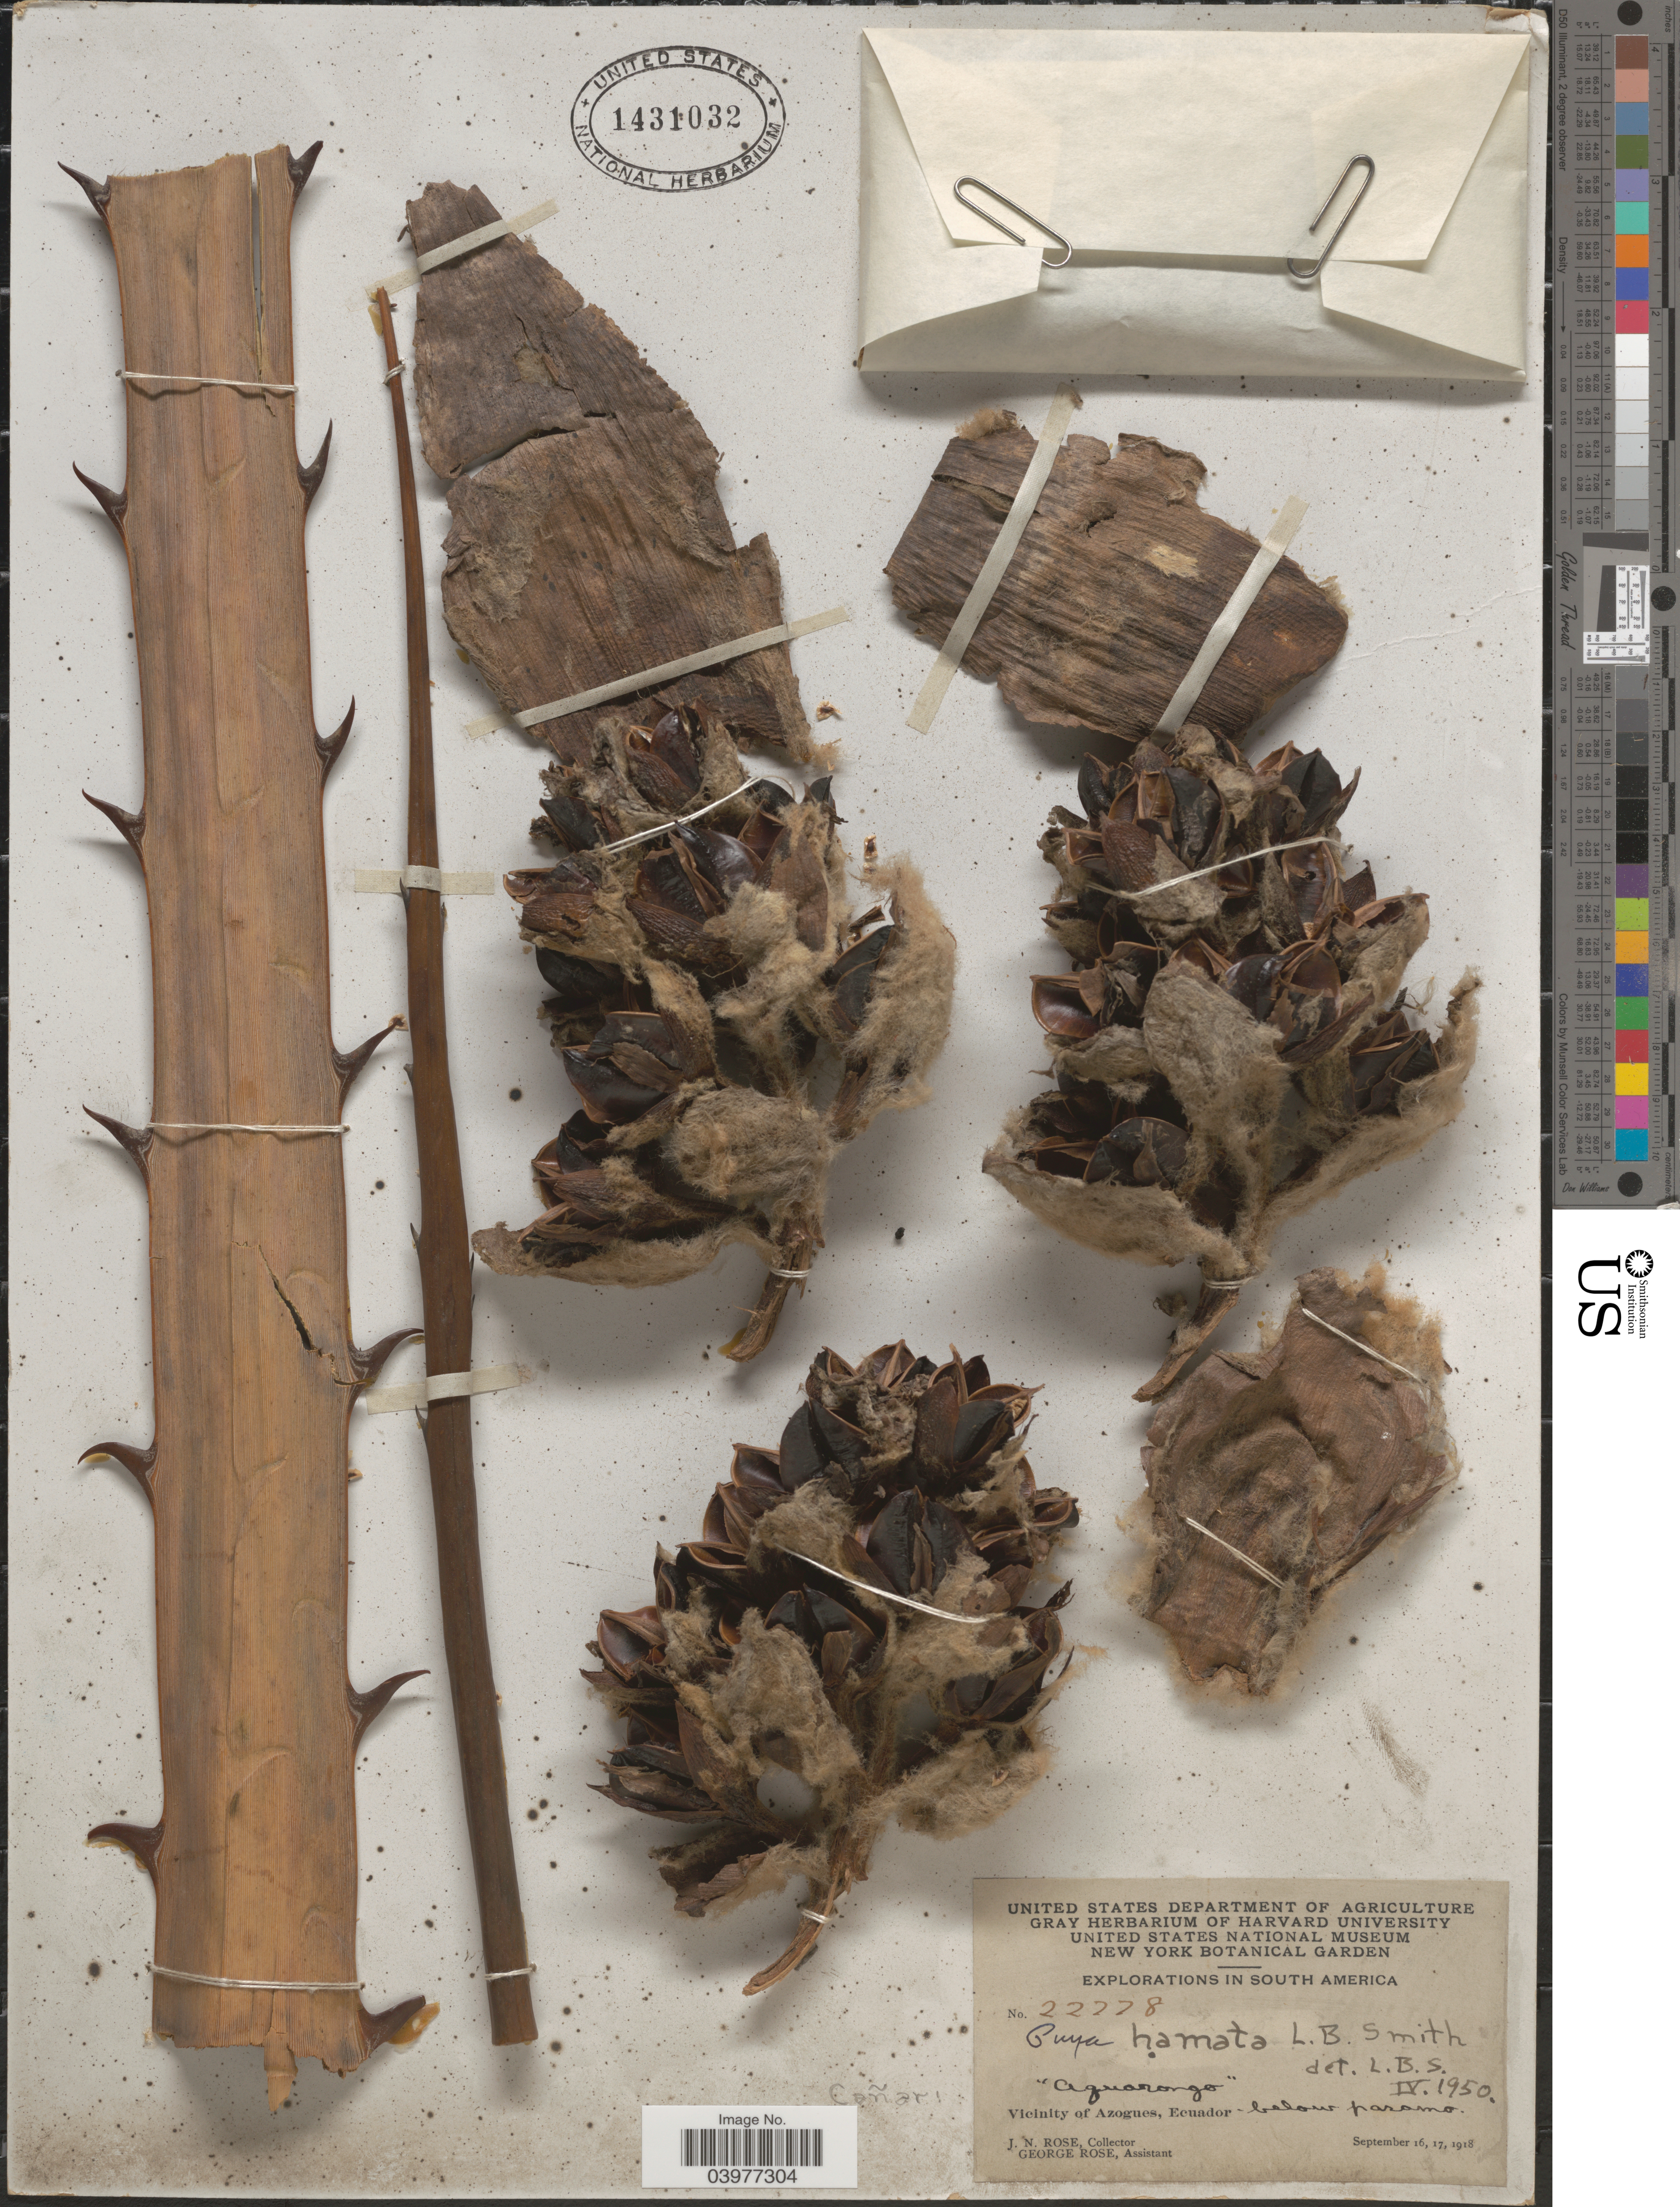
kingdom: Plantae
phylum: Tracheophyta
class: Liliopsida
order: Poales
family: Bromeliaceae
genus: Puya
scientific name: Puya hamata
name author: L.B. Sm.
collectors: J. N. Rose & G. Rose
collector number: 22778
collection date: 1918-09-16/1918-09-17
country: Ecuador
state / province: Cañar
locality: Cañar: Vicinity of Azogues. Below paramo.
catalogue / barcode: US 1431032